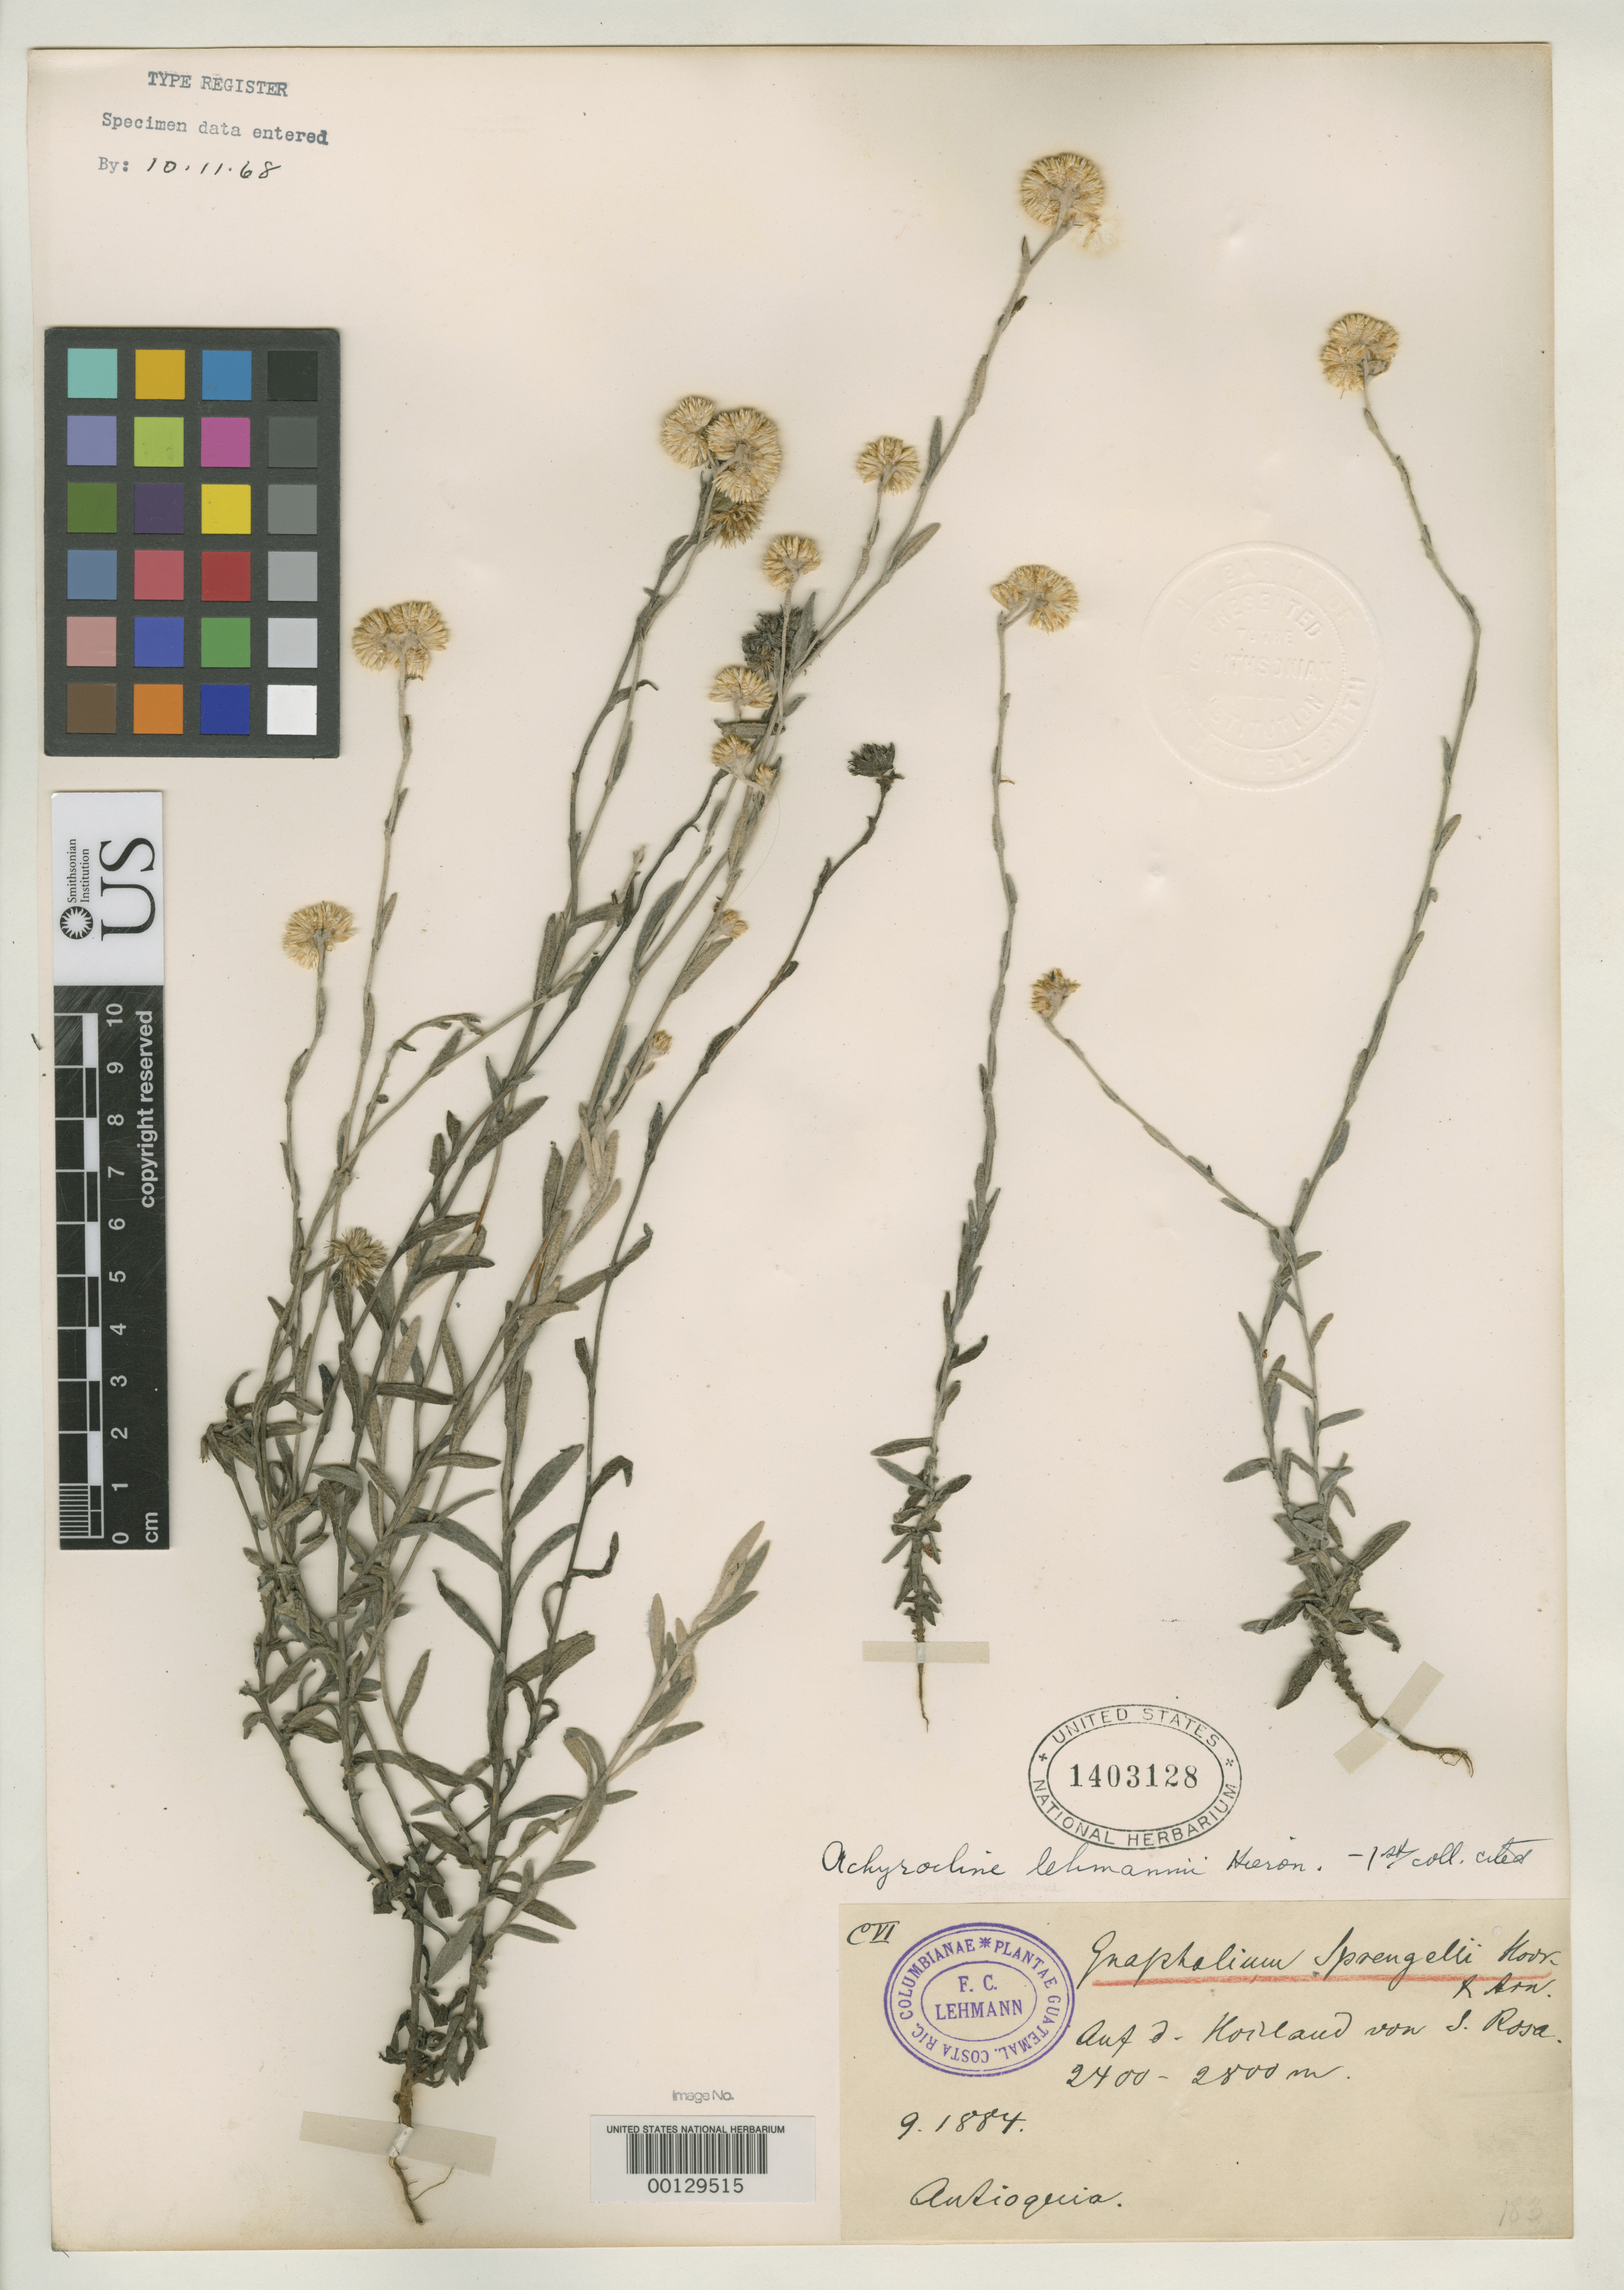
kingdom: Plantae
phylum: Tracheophyta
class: Magnoliopsida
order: Asterales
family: Asteraceae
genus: Achyrocline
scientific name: Achyrocline lehmanni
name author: Hieron.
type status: Syntype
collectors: F. C. Lehmann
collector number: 106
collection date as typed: Sep 1884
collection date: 1884-09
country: Colombia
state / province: Antioquia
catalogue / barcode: US 1403128